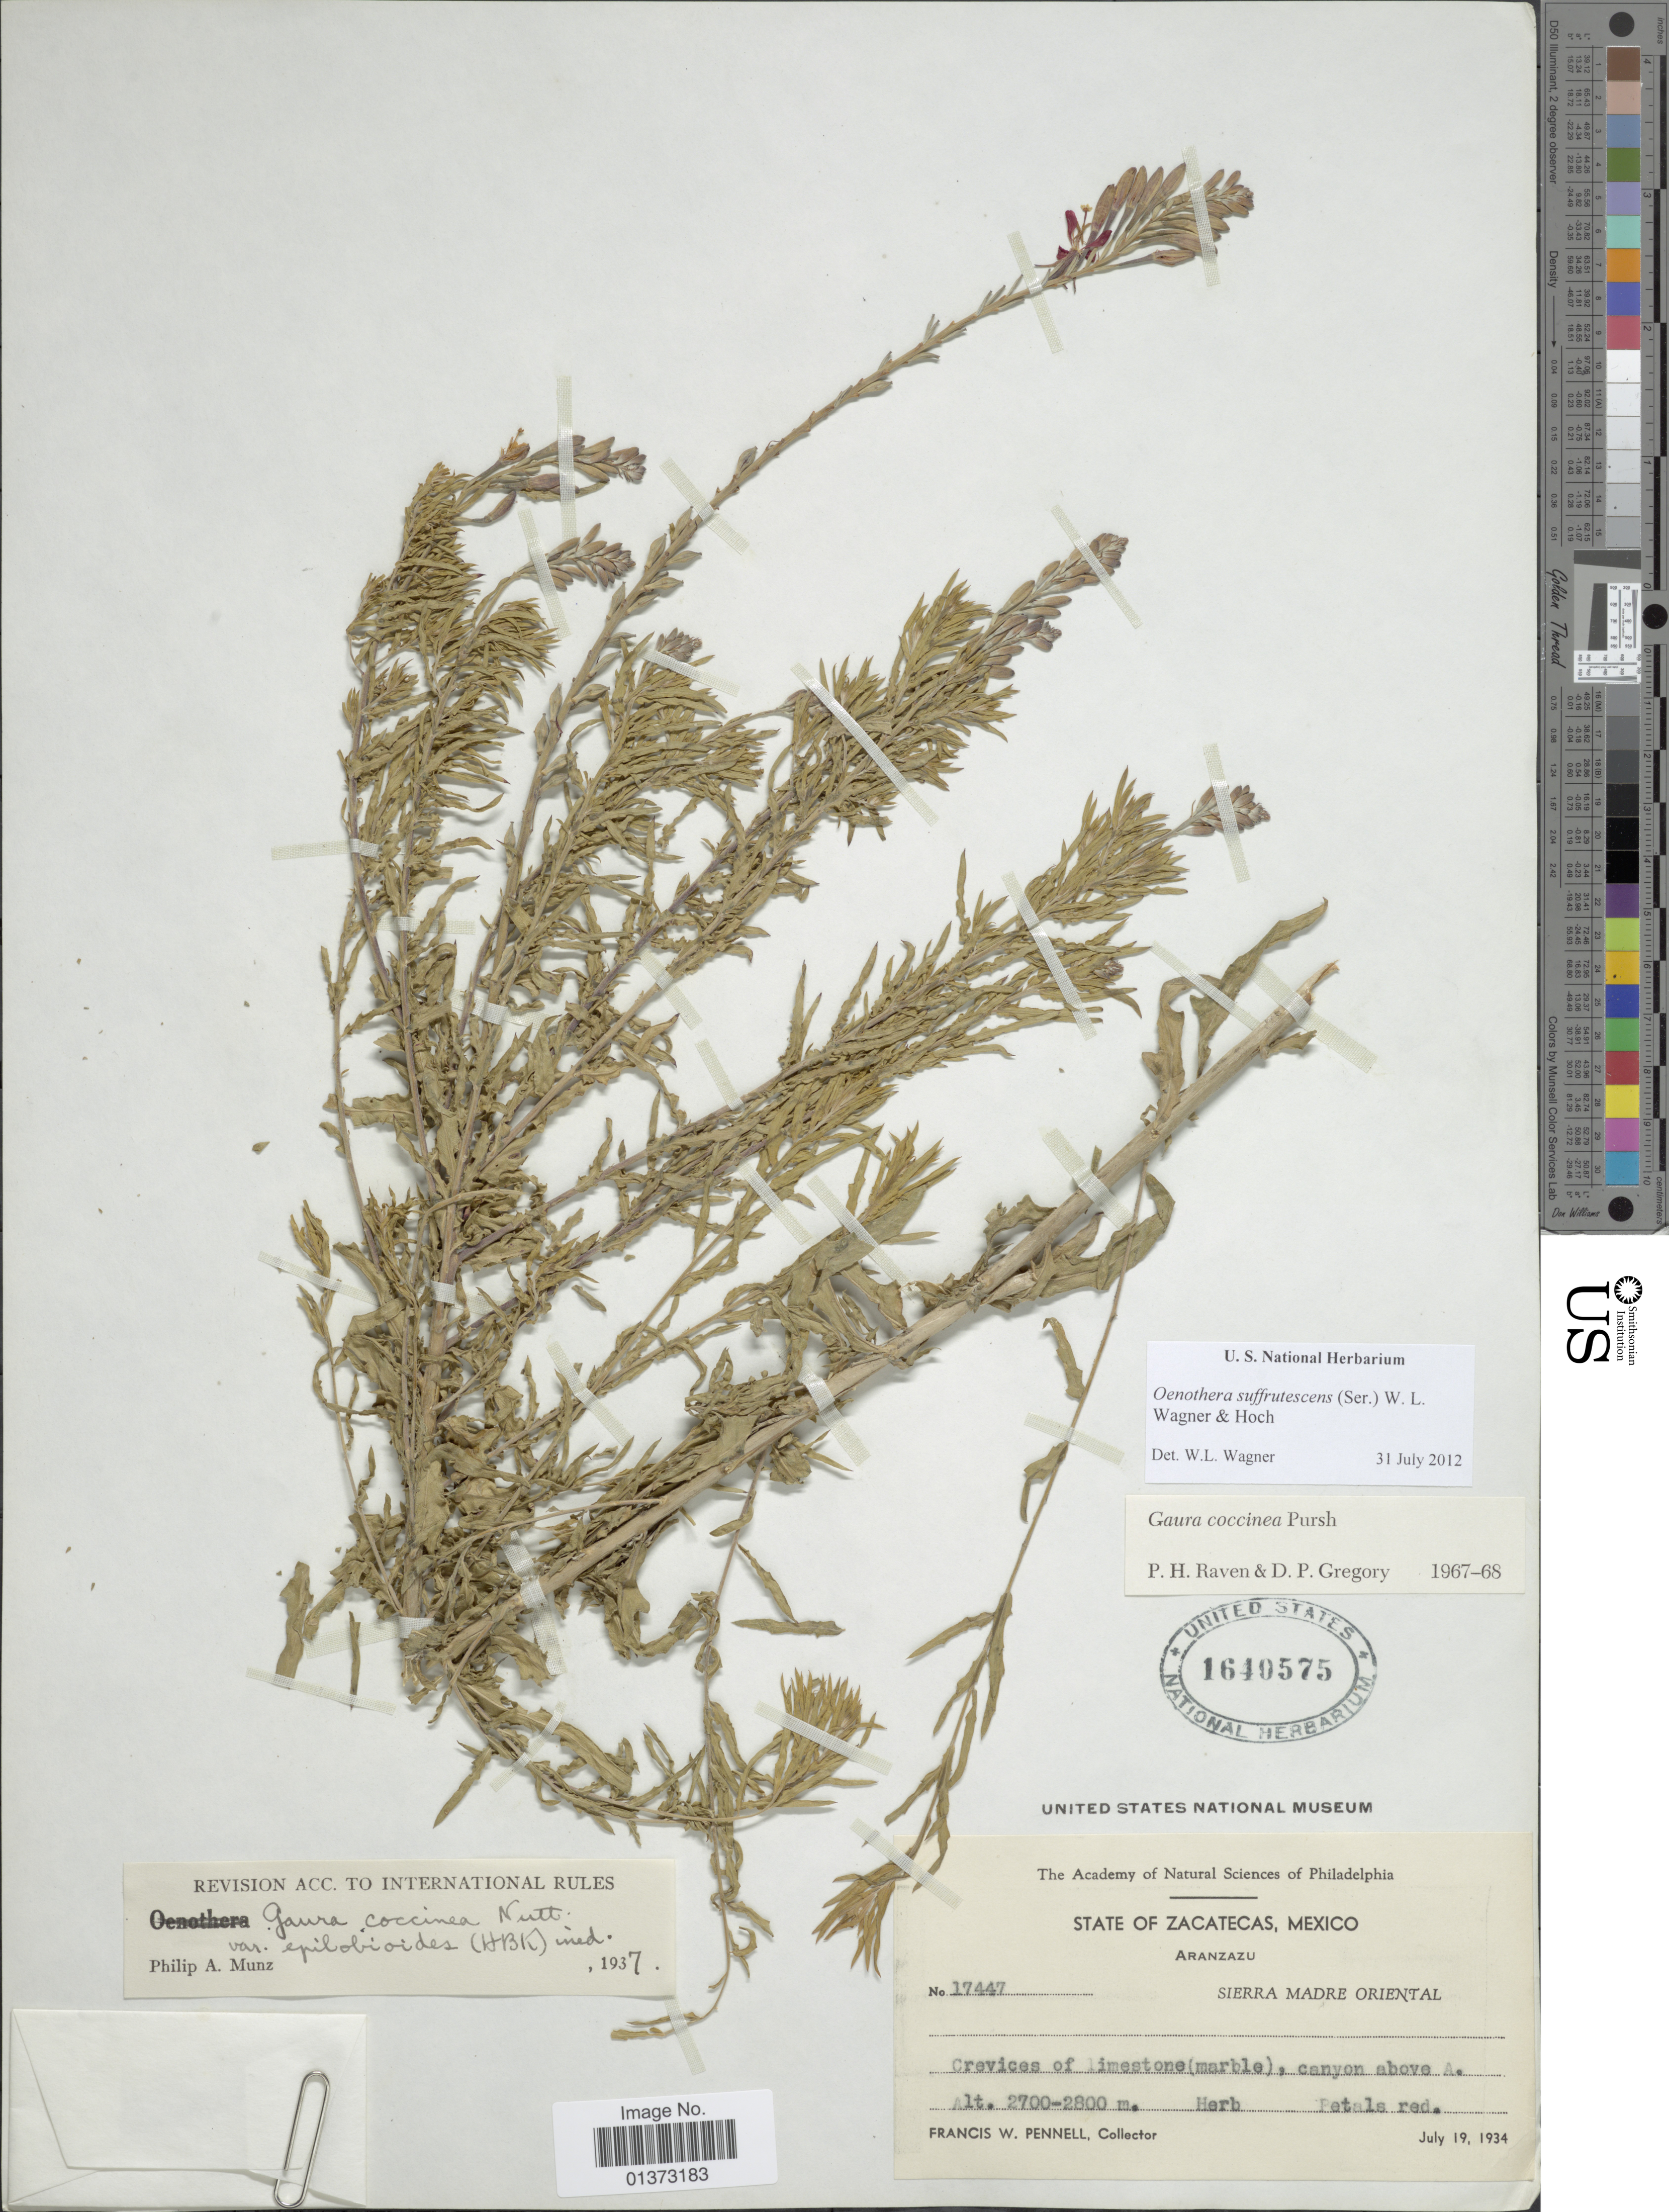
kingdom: Plantae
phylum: Tracheophyta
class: Magnoliopsida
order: Myrtales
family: Onagraceae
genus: Oenothera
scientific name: Oenothera suffrutescens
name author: (Ser.) W.L. Wagner & Hoch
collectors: F. W. Pennell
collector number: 17447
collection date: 1934-07-19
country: Mexico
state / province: Zacatecas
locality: Aranzazu, Sierra Madre Occidental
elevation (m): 2700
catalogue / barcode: US 1640575